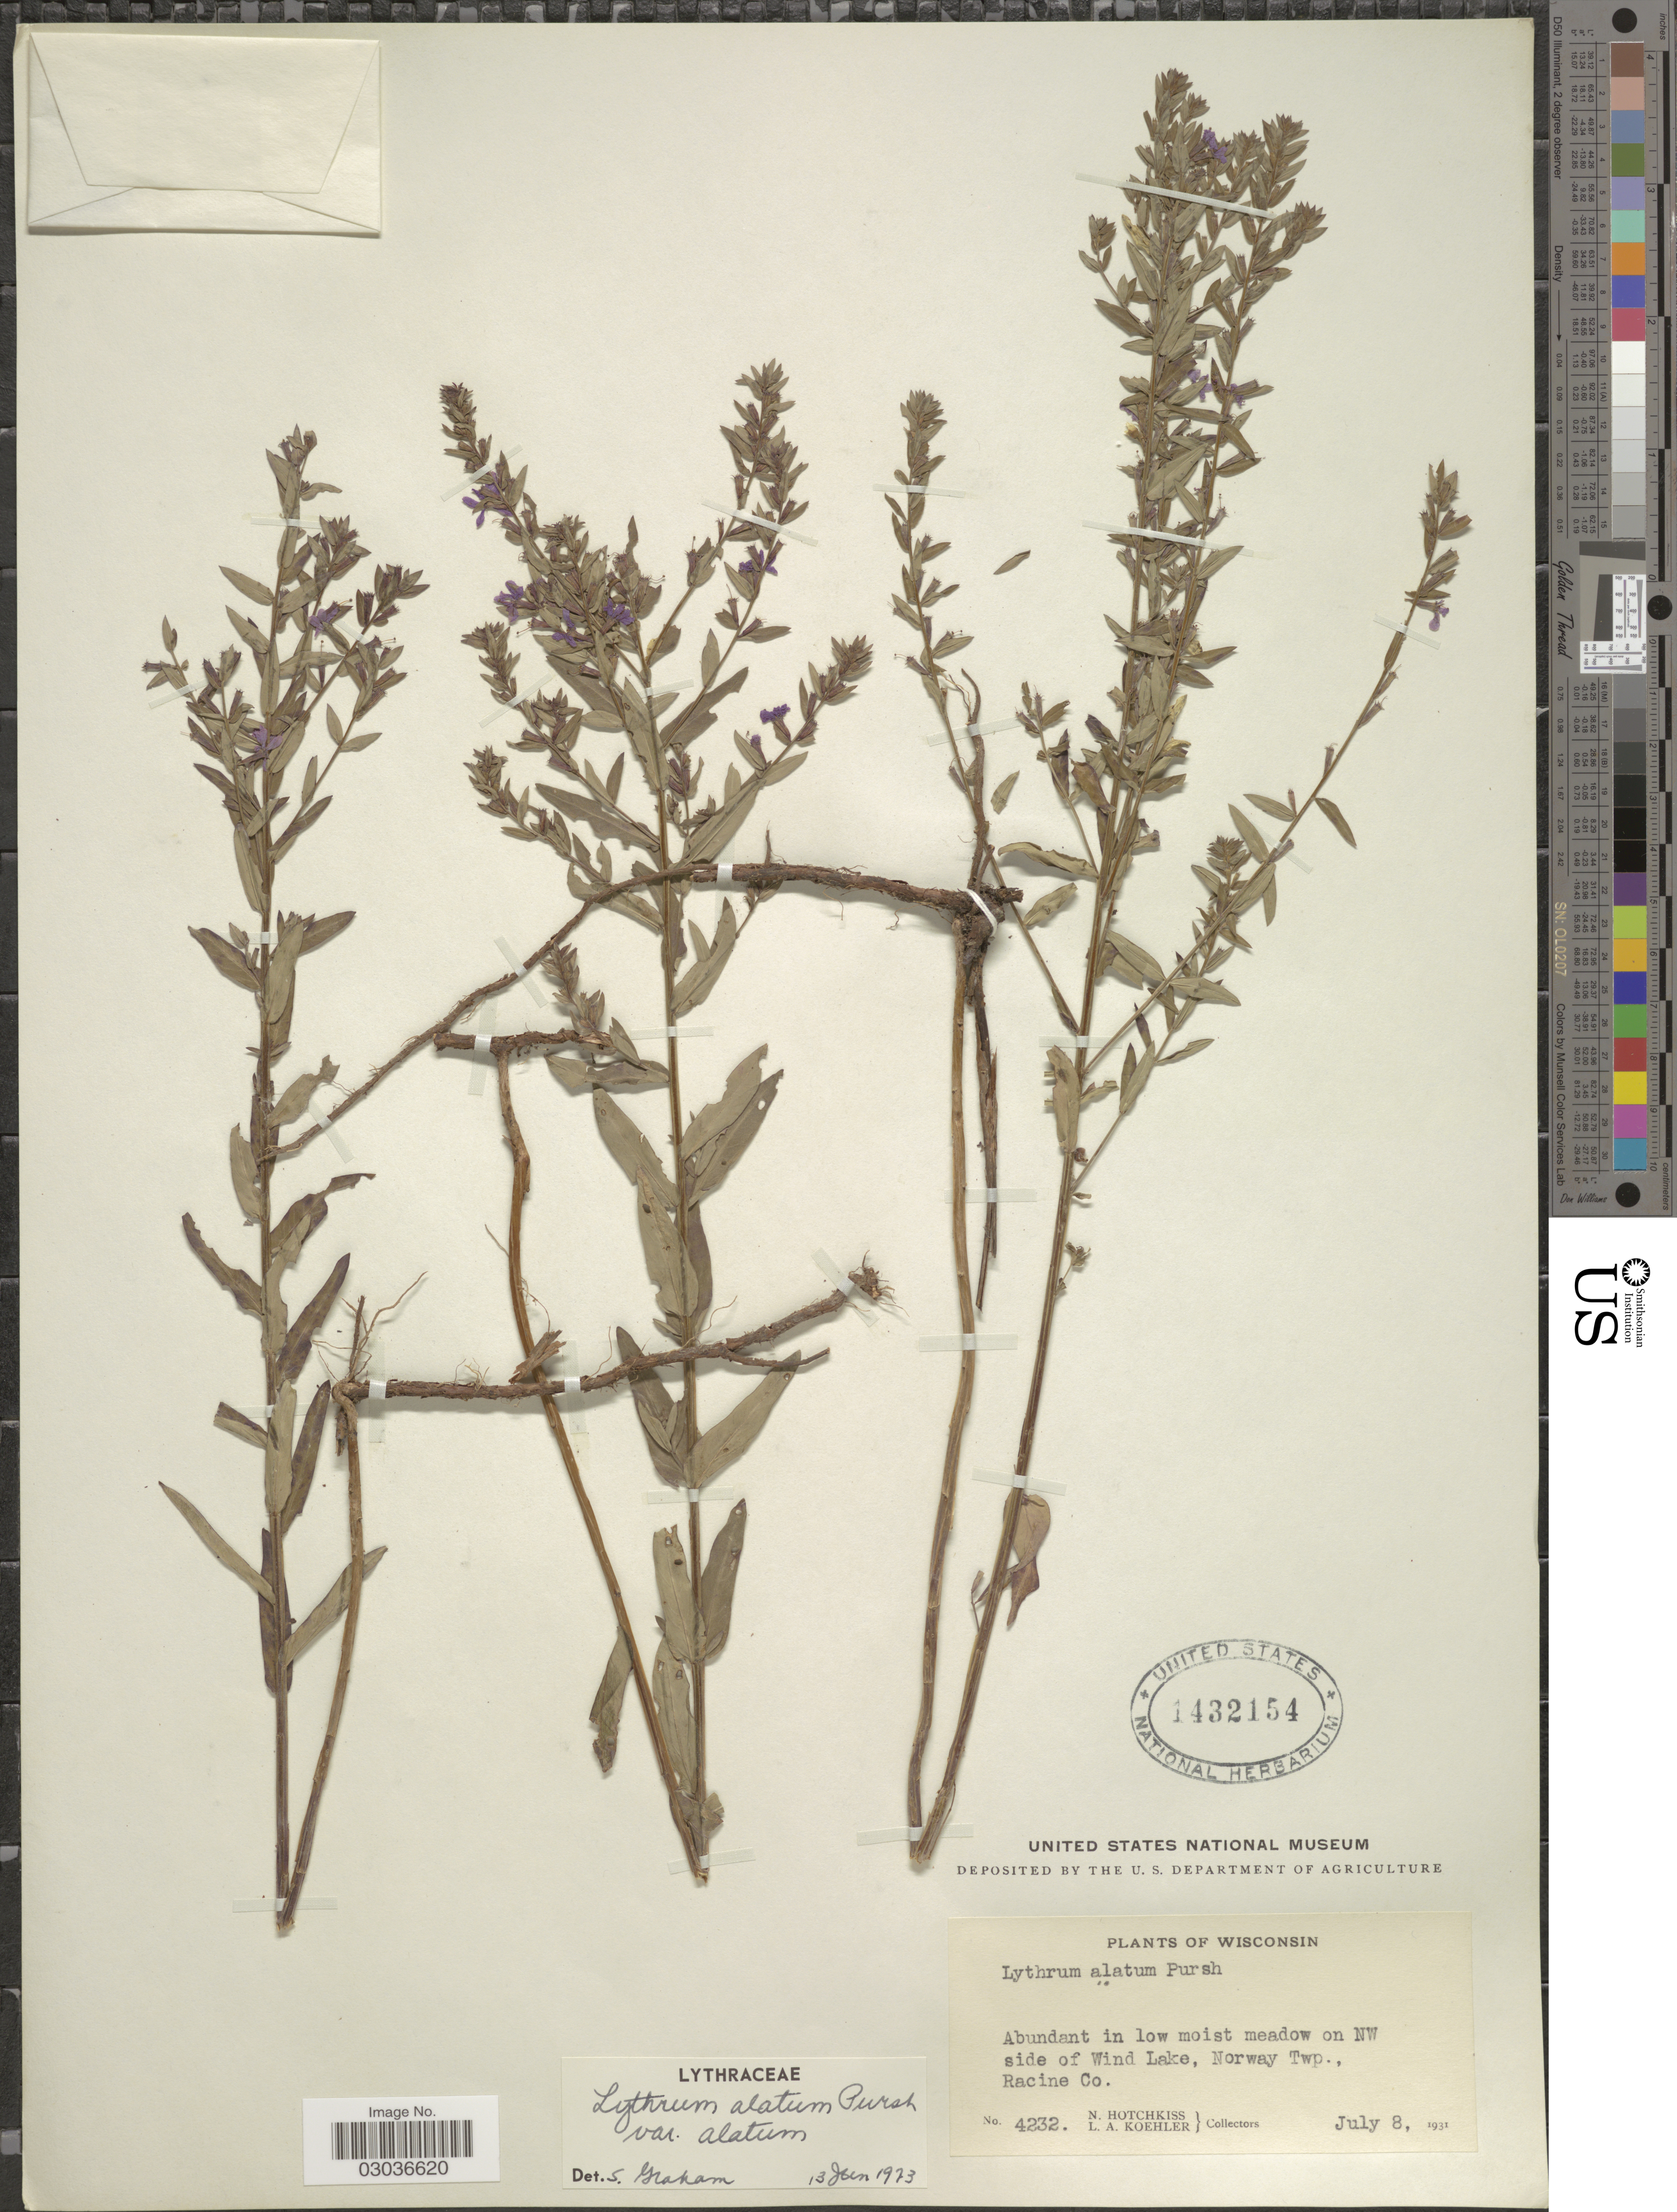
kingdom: Plantae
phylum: Tracheophyta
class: Magnoliopsida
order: Myrtales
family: Lythraceae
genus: Lythrum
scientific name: Lythrum alatum var. alatum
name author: Pursh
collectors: N. Hotchkiss & L. Koehler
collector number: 4232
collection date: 1931-07-08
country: United States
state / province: Wisconsin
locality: Abundant in low moist meadow on NW side of Wind Lake, Norway Twp., Racine Co.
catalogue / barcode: US 1432154